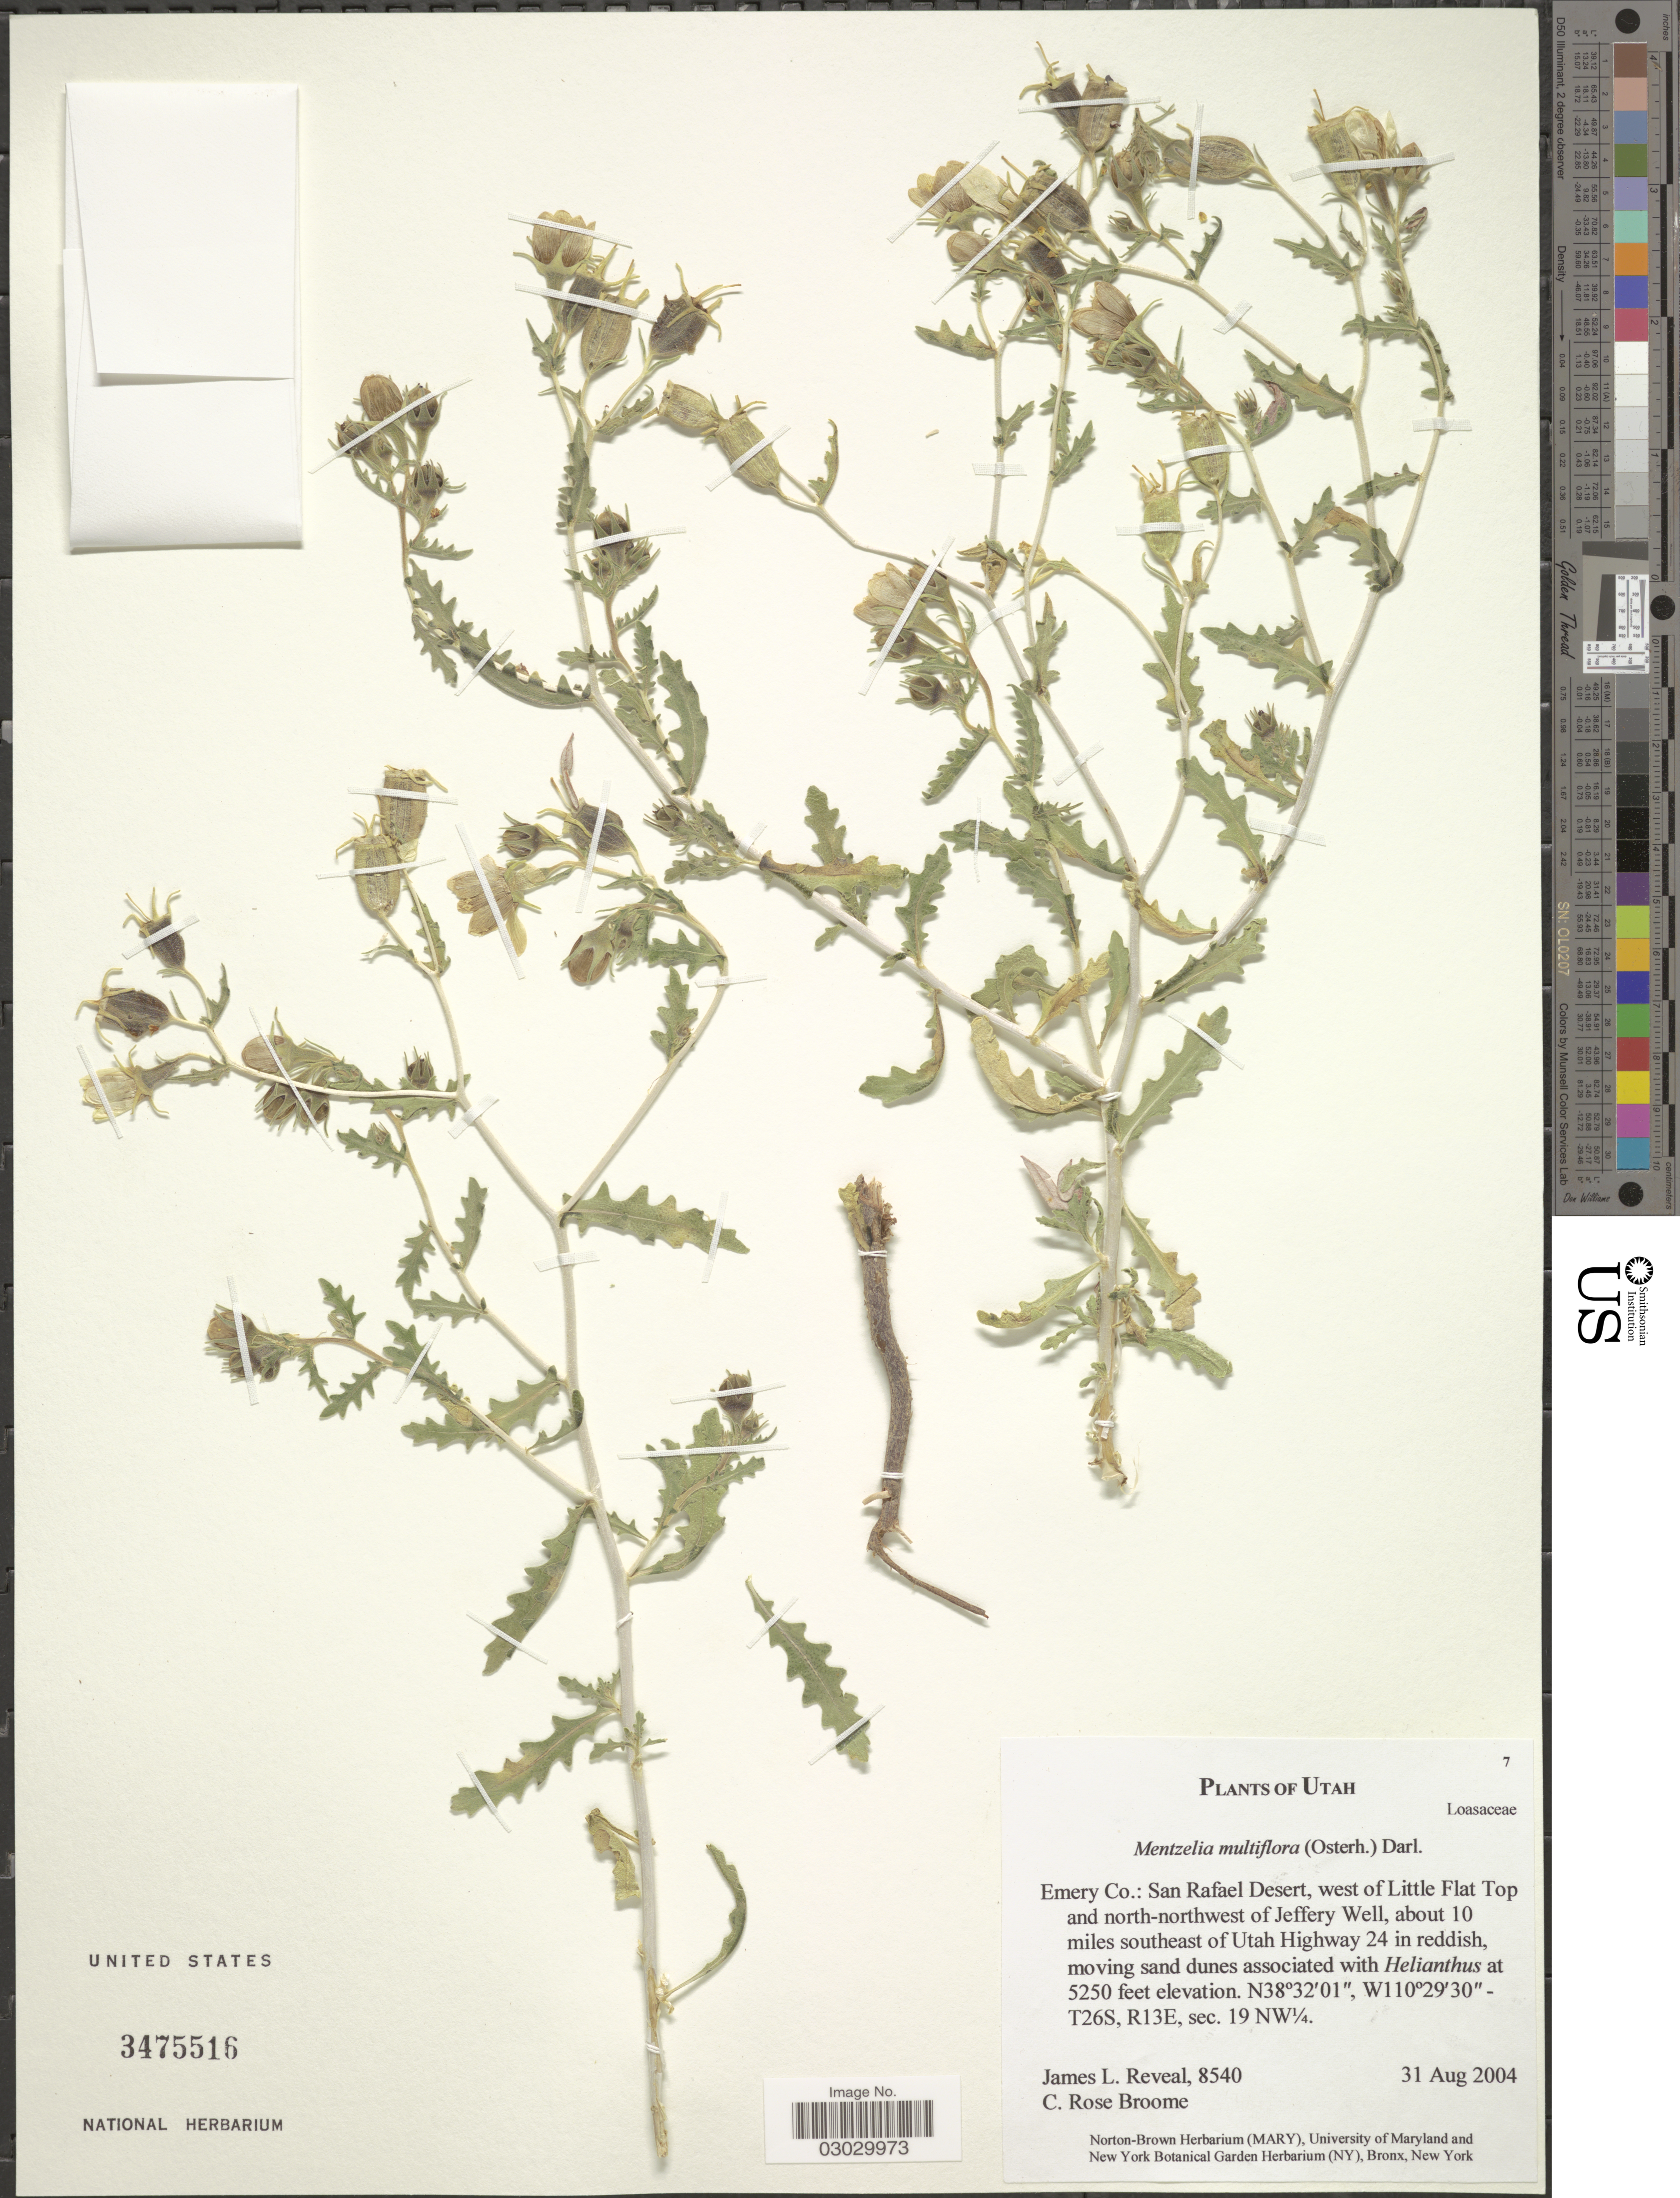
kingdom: Plantae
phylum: Tracheophyta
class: Magnoliopsida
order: Cornales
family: Loasaceae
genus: Mentzelia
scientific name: Mentzelia multiflora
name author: (Nutt.) A. Gray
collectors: J. L. Reveal & C. R. Broome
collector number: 8540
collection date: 2004-08-31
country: United States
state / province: Utah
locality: Emery Co.: San Rafael Desert, west of Little Flat Top and north-northwest of Jeffery Well, about 10 miles southeast of Utah Highway 24 in reddish. T26S, R13E, sec. 19 NW¼.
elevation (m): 1600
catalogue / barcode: US 3475516